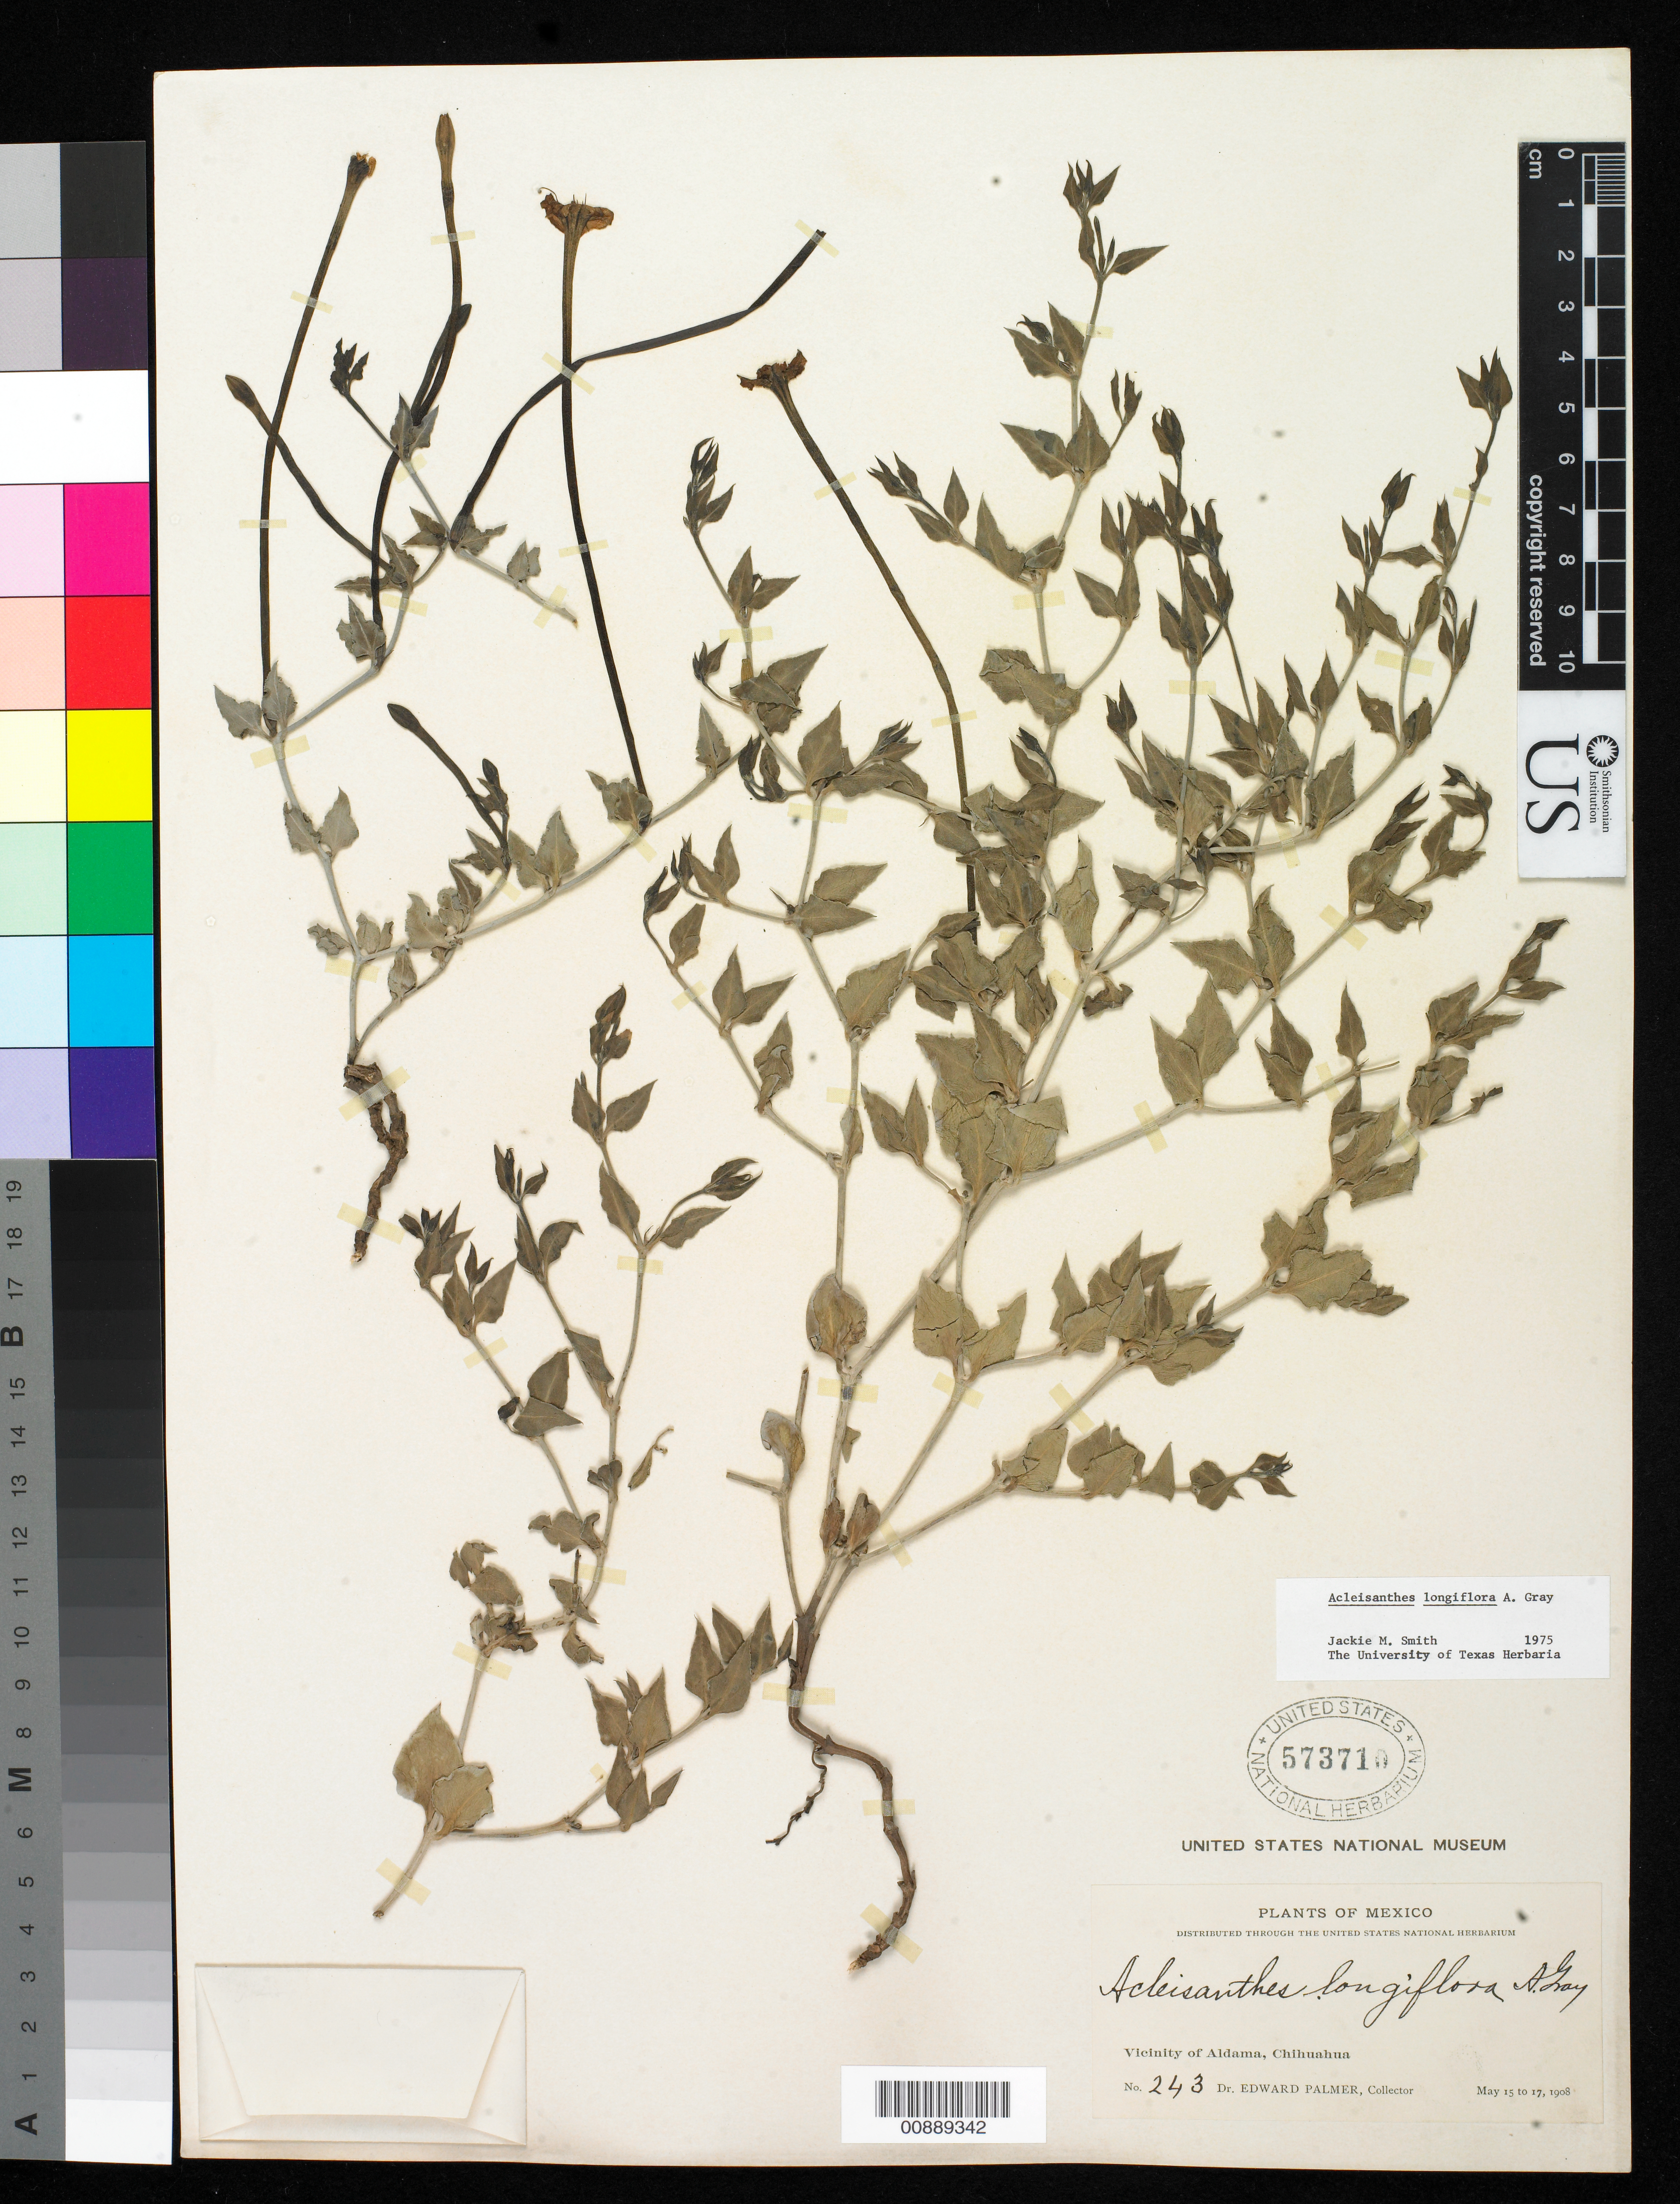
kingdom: Plantae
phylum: Tracheophyta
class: Magnoliopsida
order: Caryophyllales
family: Nyctaginaceae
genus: Acleisanthes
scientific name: Acleisanthes longiflora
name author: A. Gray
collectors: E. Palmer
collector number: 243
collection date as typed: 15 May 1908 to 17 May 1908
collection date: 1908-05-15/1908-05-17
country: Mexico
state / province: Chihuahua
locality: Vicinity of Aldama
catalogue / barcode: US 573710